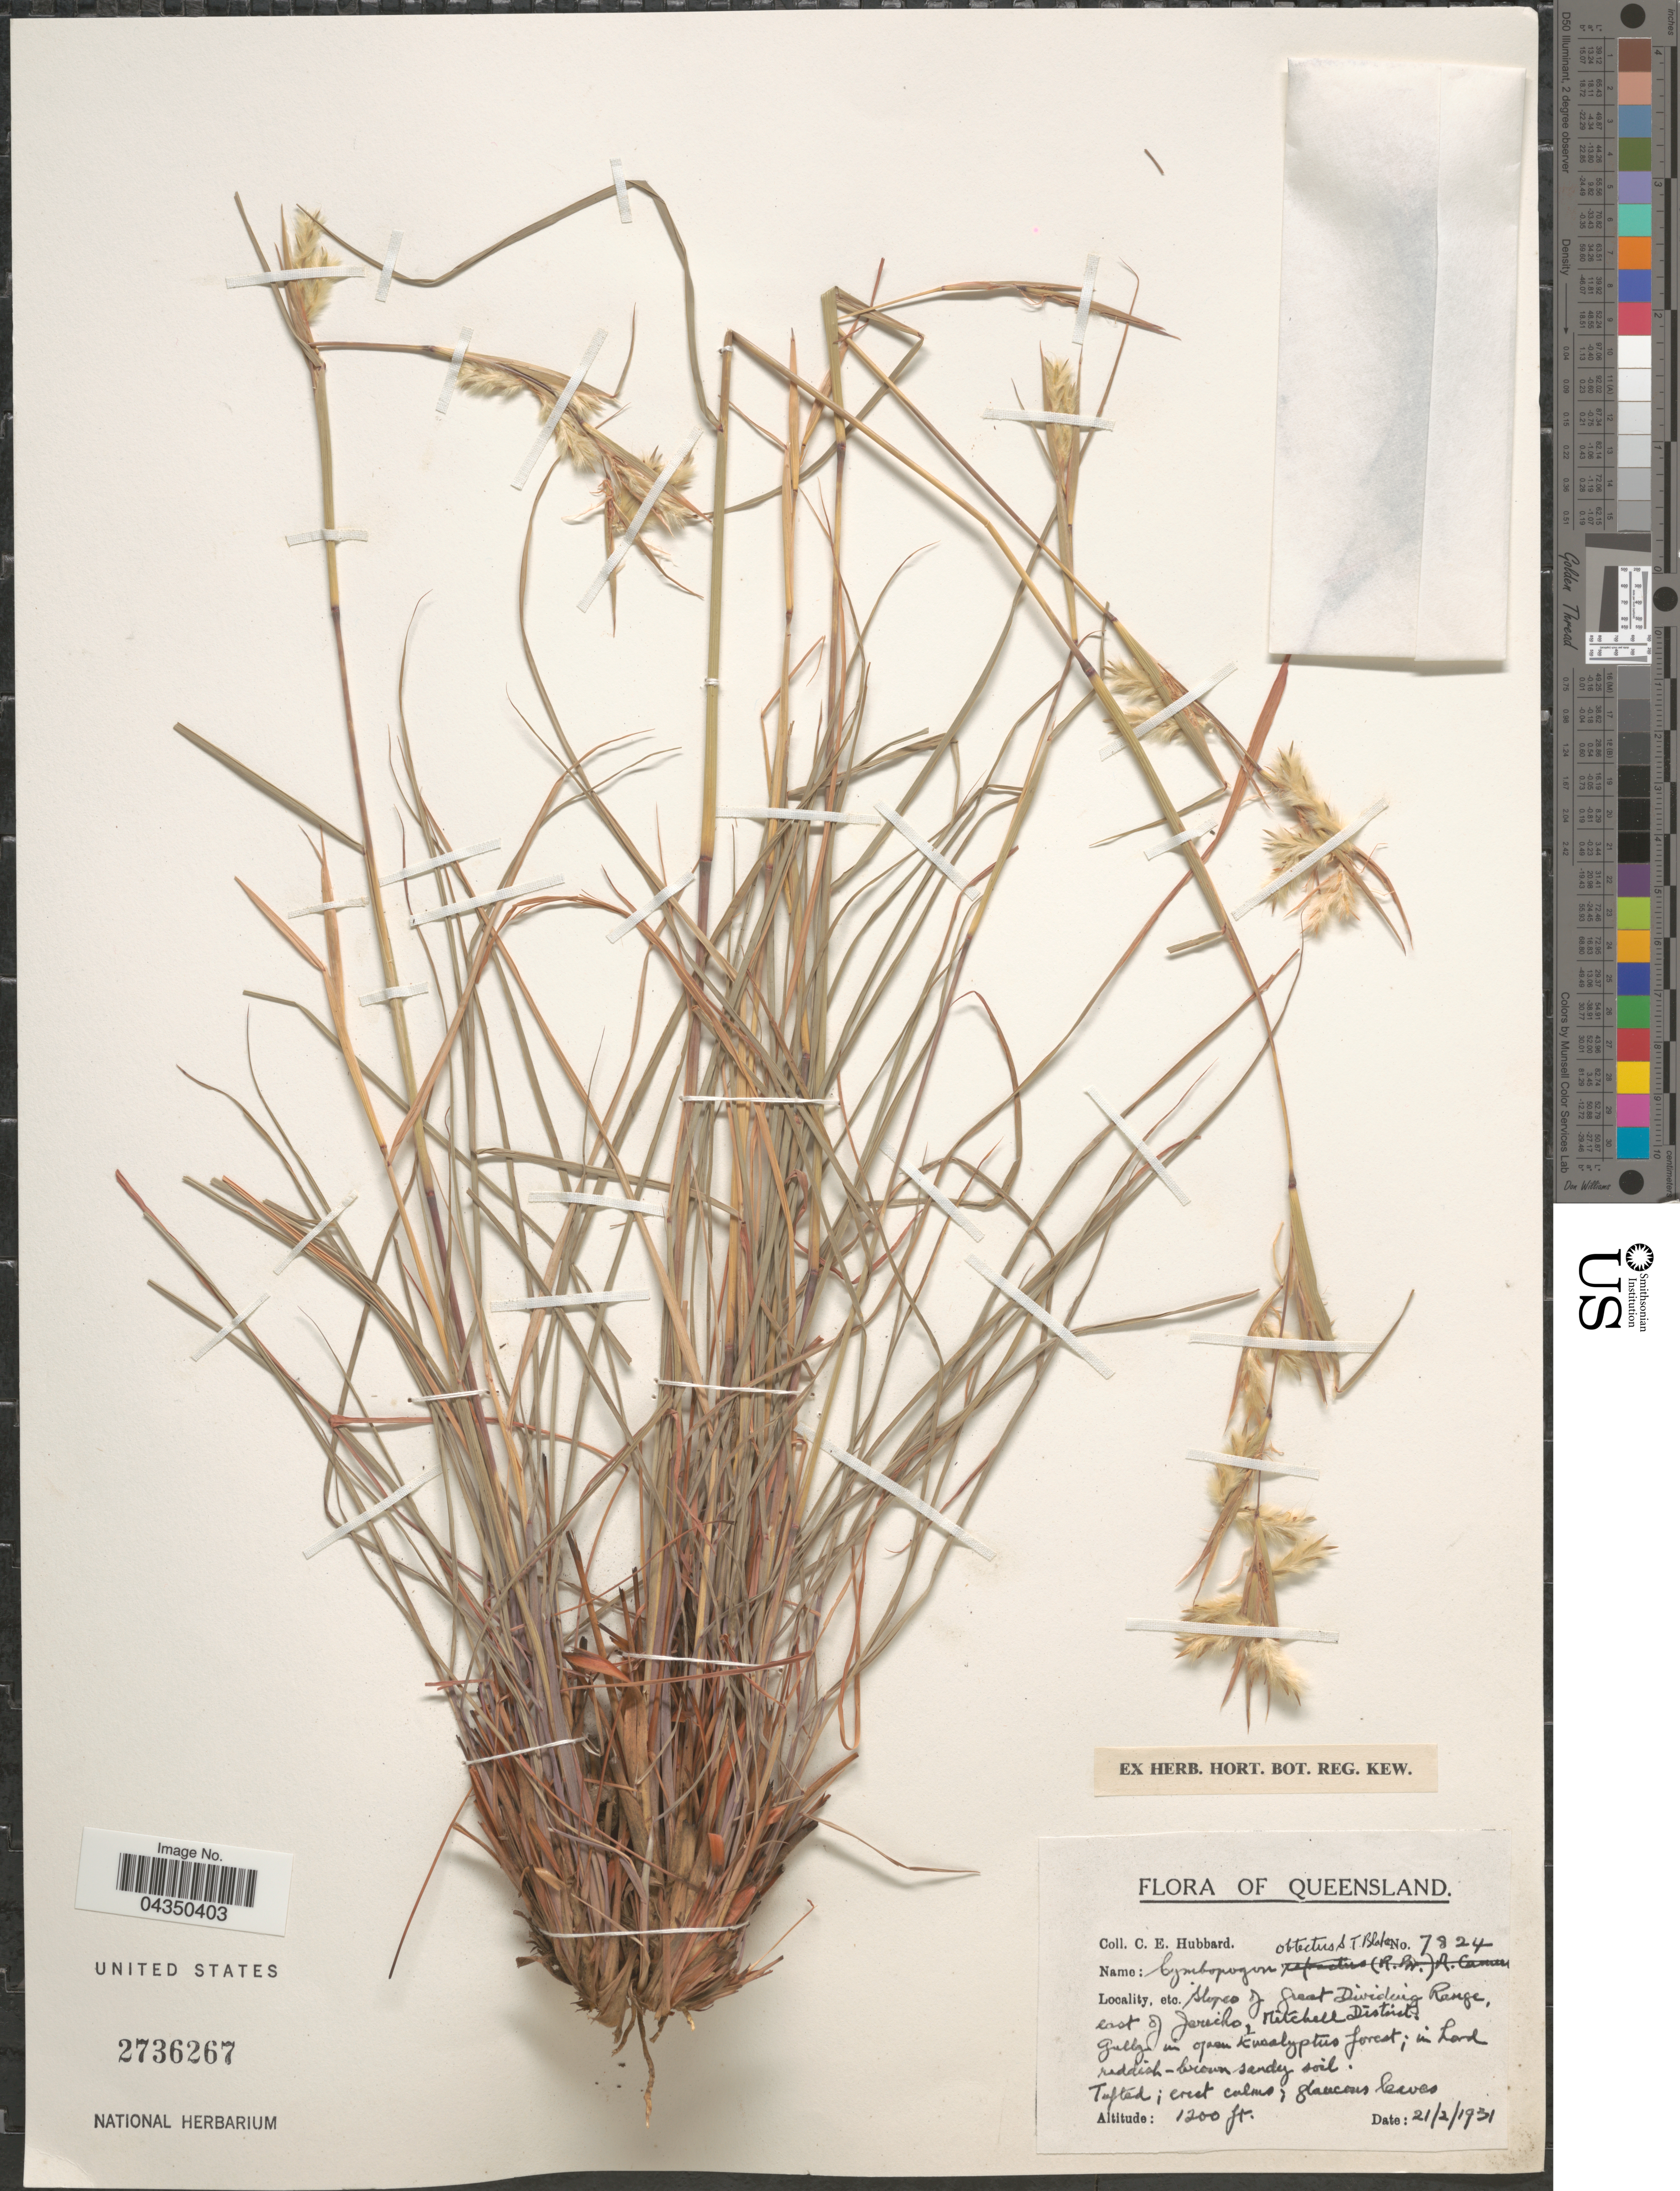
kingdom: Plantae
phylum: Tracheophyta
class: Liliopsida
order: Poales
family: Poaceae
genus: Cymbopogon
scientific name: Cymbopogon obtectus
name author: S.T. Blake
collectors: C. E. Hubbard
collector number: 7824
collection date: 1931-02-21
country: Australia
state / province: Queensland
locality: Slopes of Great Dividing Range, east of Jericho, Mitchell District.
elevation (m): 366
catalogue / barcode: US 2736267